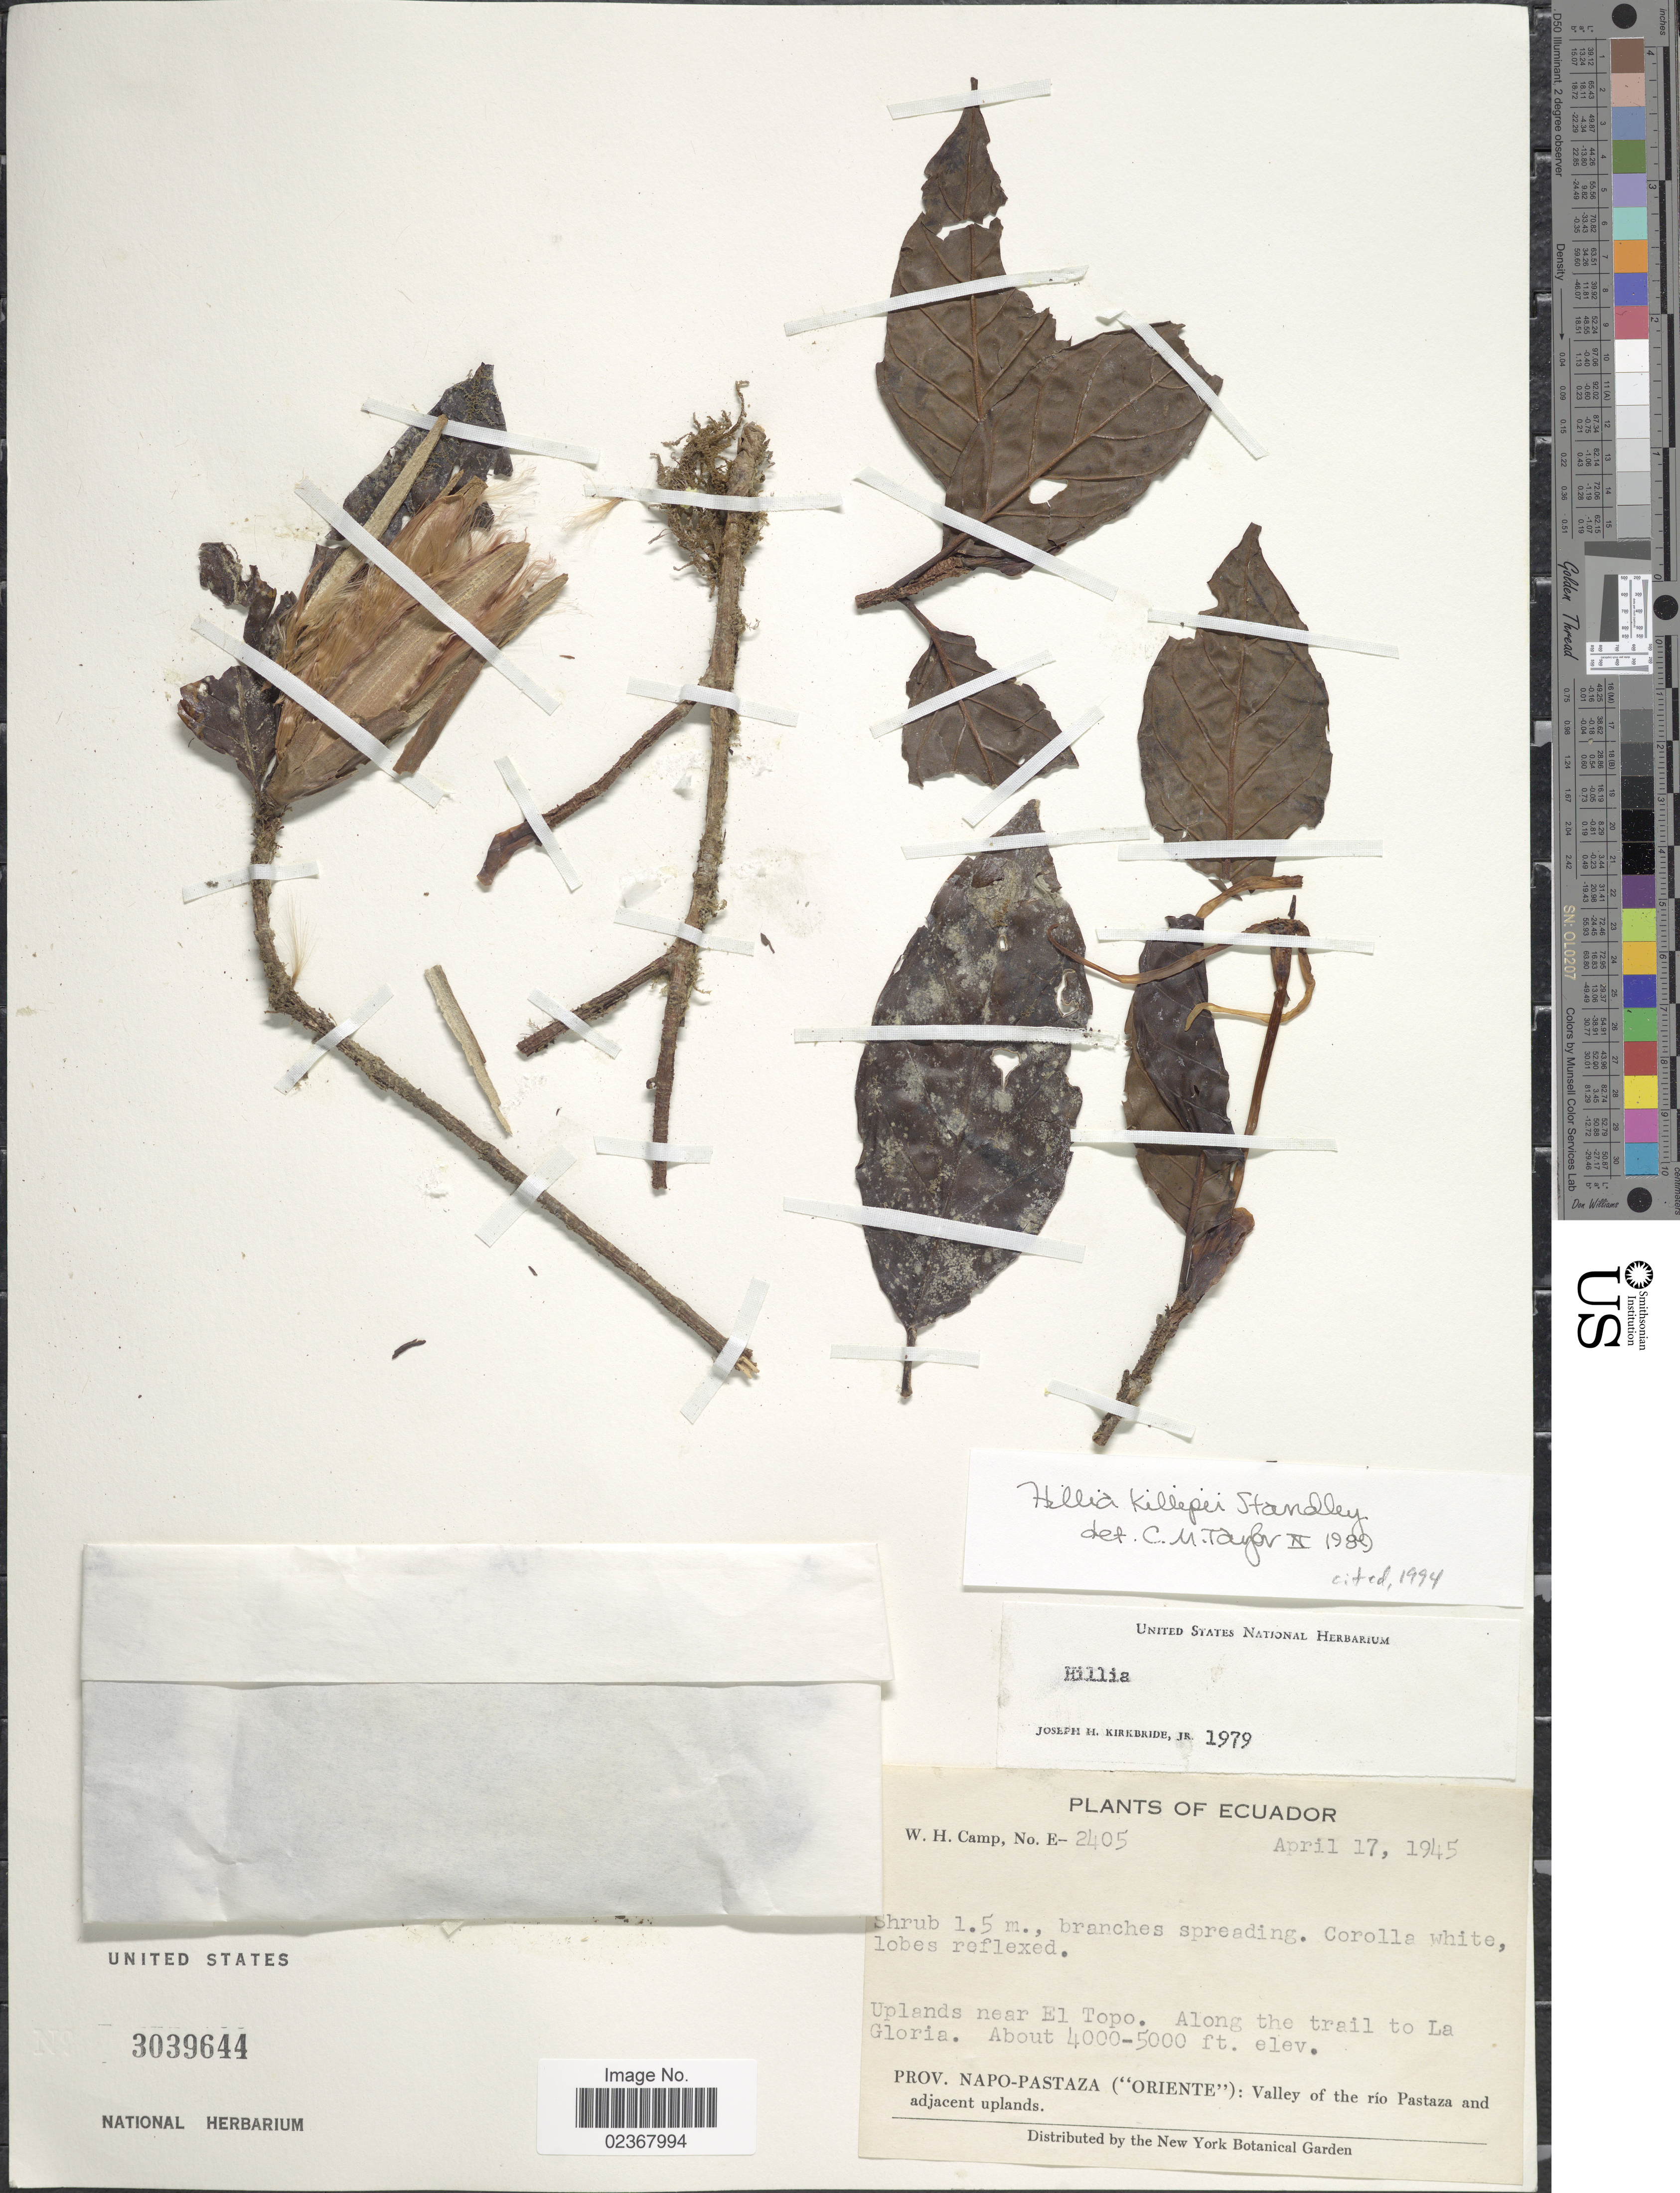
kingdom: Plantae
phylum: Tracheophyta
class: Magnoliopsida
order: Gentianales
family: Rubiaceae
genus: Hillia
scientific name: Hillia killipii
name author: Standl.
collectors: W. H. Camp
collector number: E-2405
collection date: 1945-04-17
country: Ecuador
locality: Uplands near El Topo, along the trail to La Gloria, Prov. Napo-Pastaza (Oriente) Valley of the rio Pastaza and adjacent uplands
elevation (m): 1219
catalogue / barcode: US 3039644